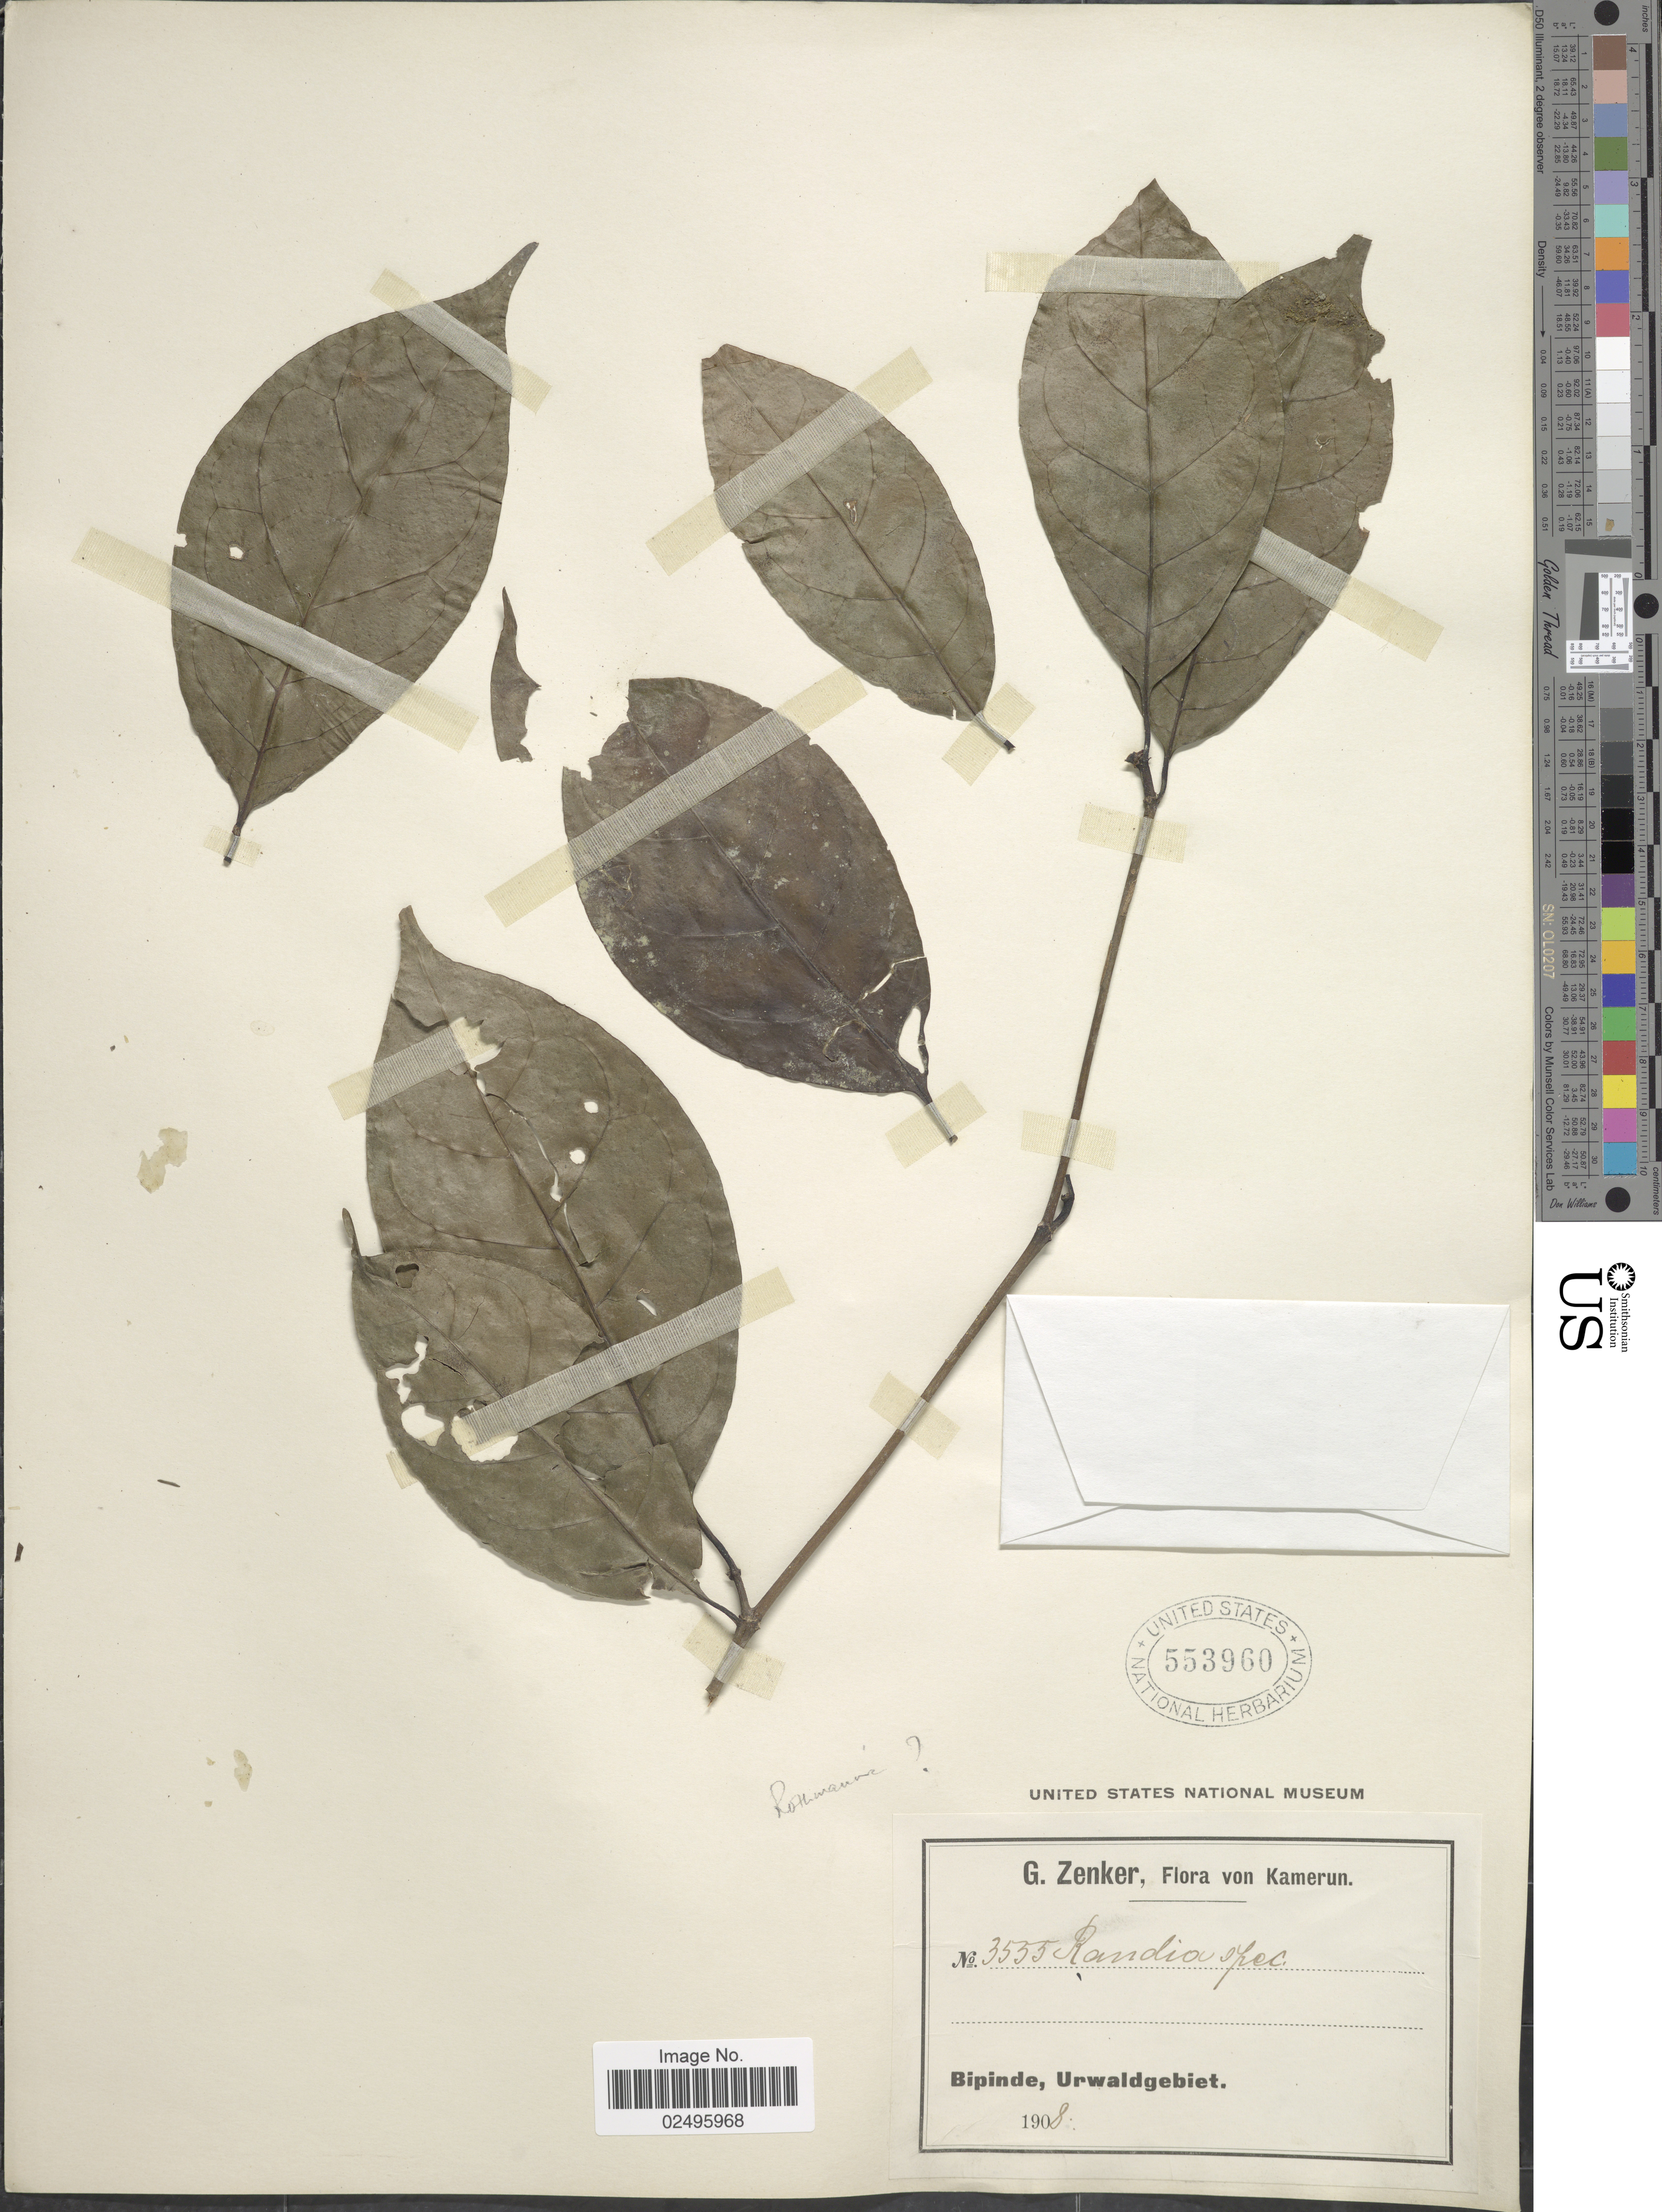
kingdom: Plantae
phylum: Tracheophyta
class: Magnoliopsida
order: Gentianales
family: Rubiaceae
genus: Rothmannia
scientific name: Rothmannia sp.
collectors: G. A. Zenker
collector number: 3555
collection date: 1908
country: Cameroon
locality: Kamerun. Bipinde, Urwaldgebiet.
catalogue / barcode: US 553960